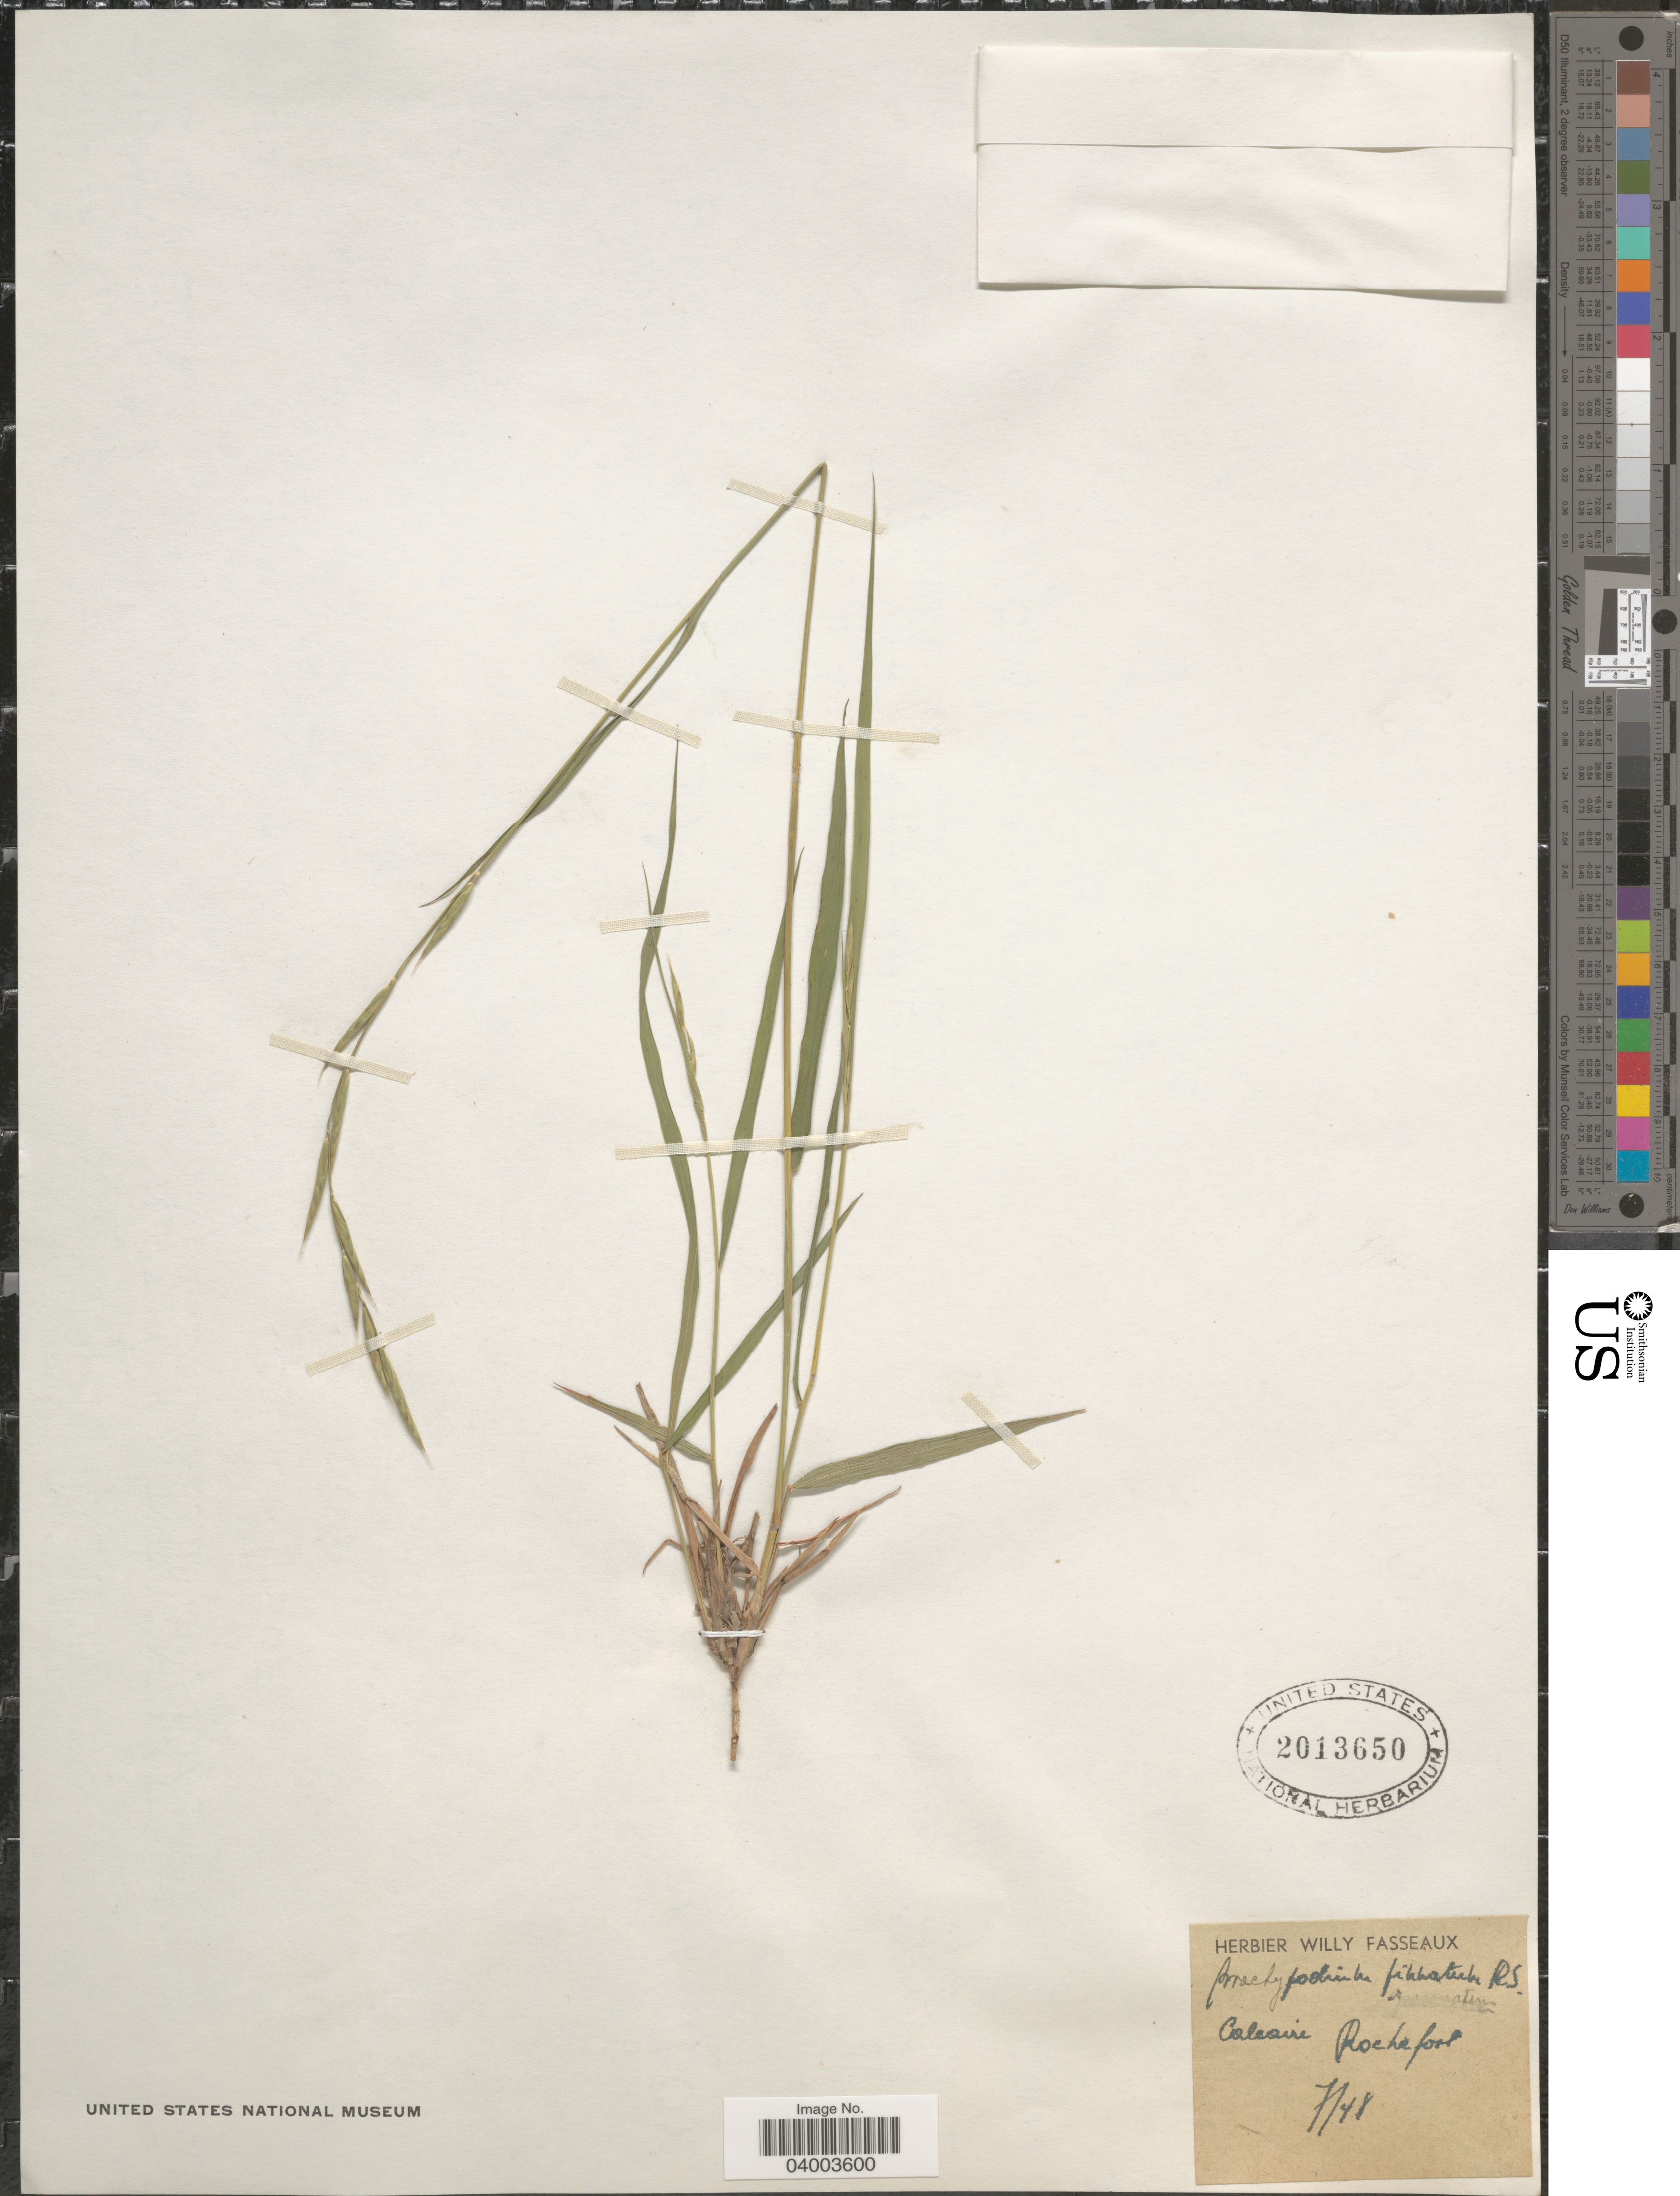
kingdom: Plantae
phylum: Tracheophyta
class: Liliopsida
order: Poales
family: Poaceae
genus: Brachypodium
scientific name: Brachypodium pinnatum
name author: (L.) P. Beauv.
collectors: Ex herb. Willy Fasseaux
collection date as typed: Transcribed d/m/y: /7/48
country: France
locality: Calcaire, Rochefort.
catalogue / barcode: US 2013650